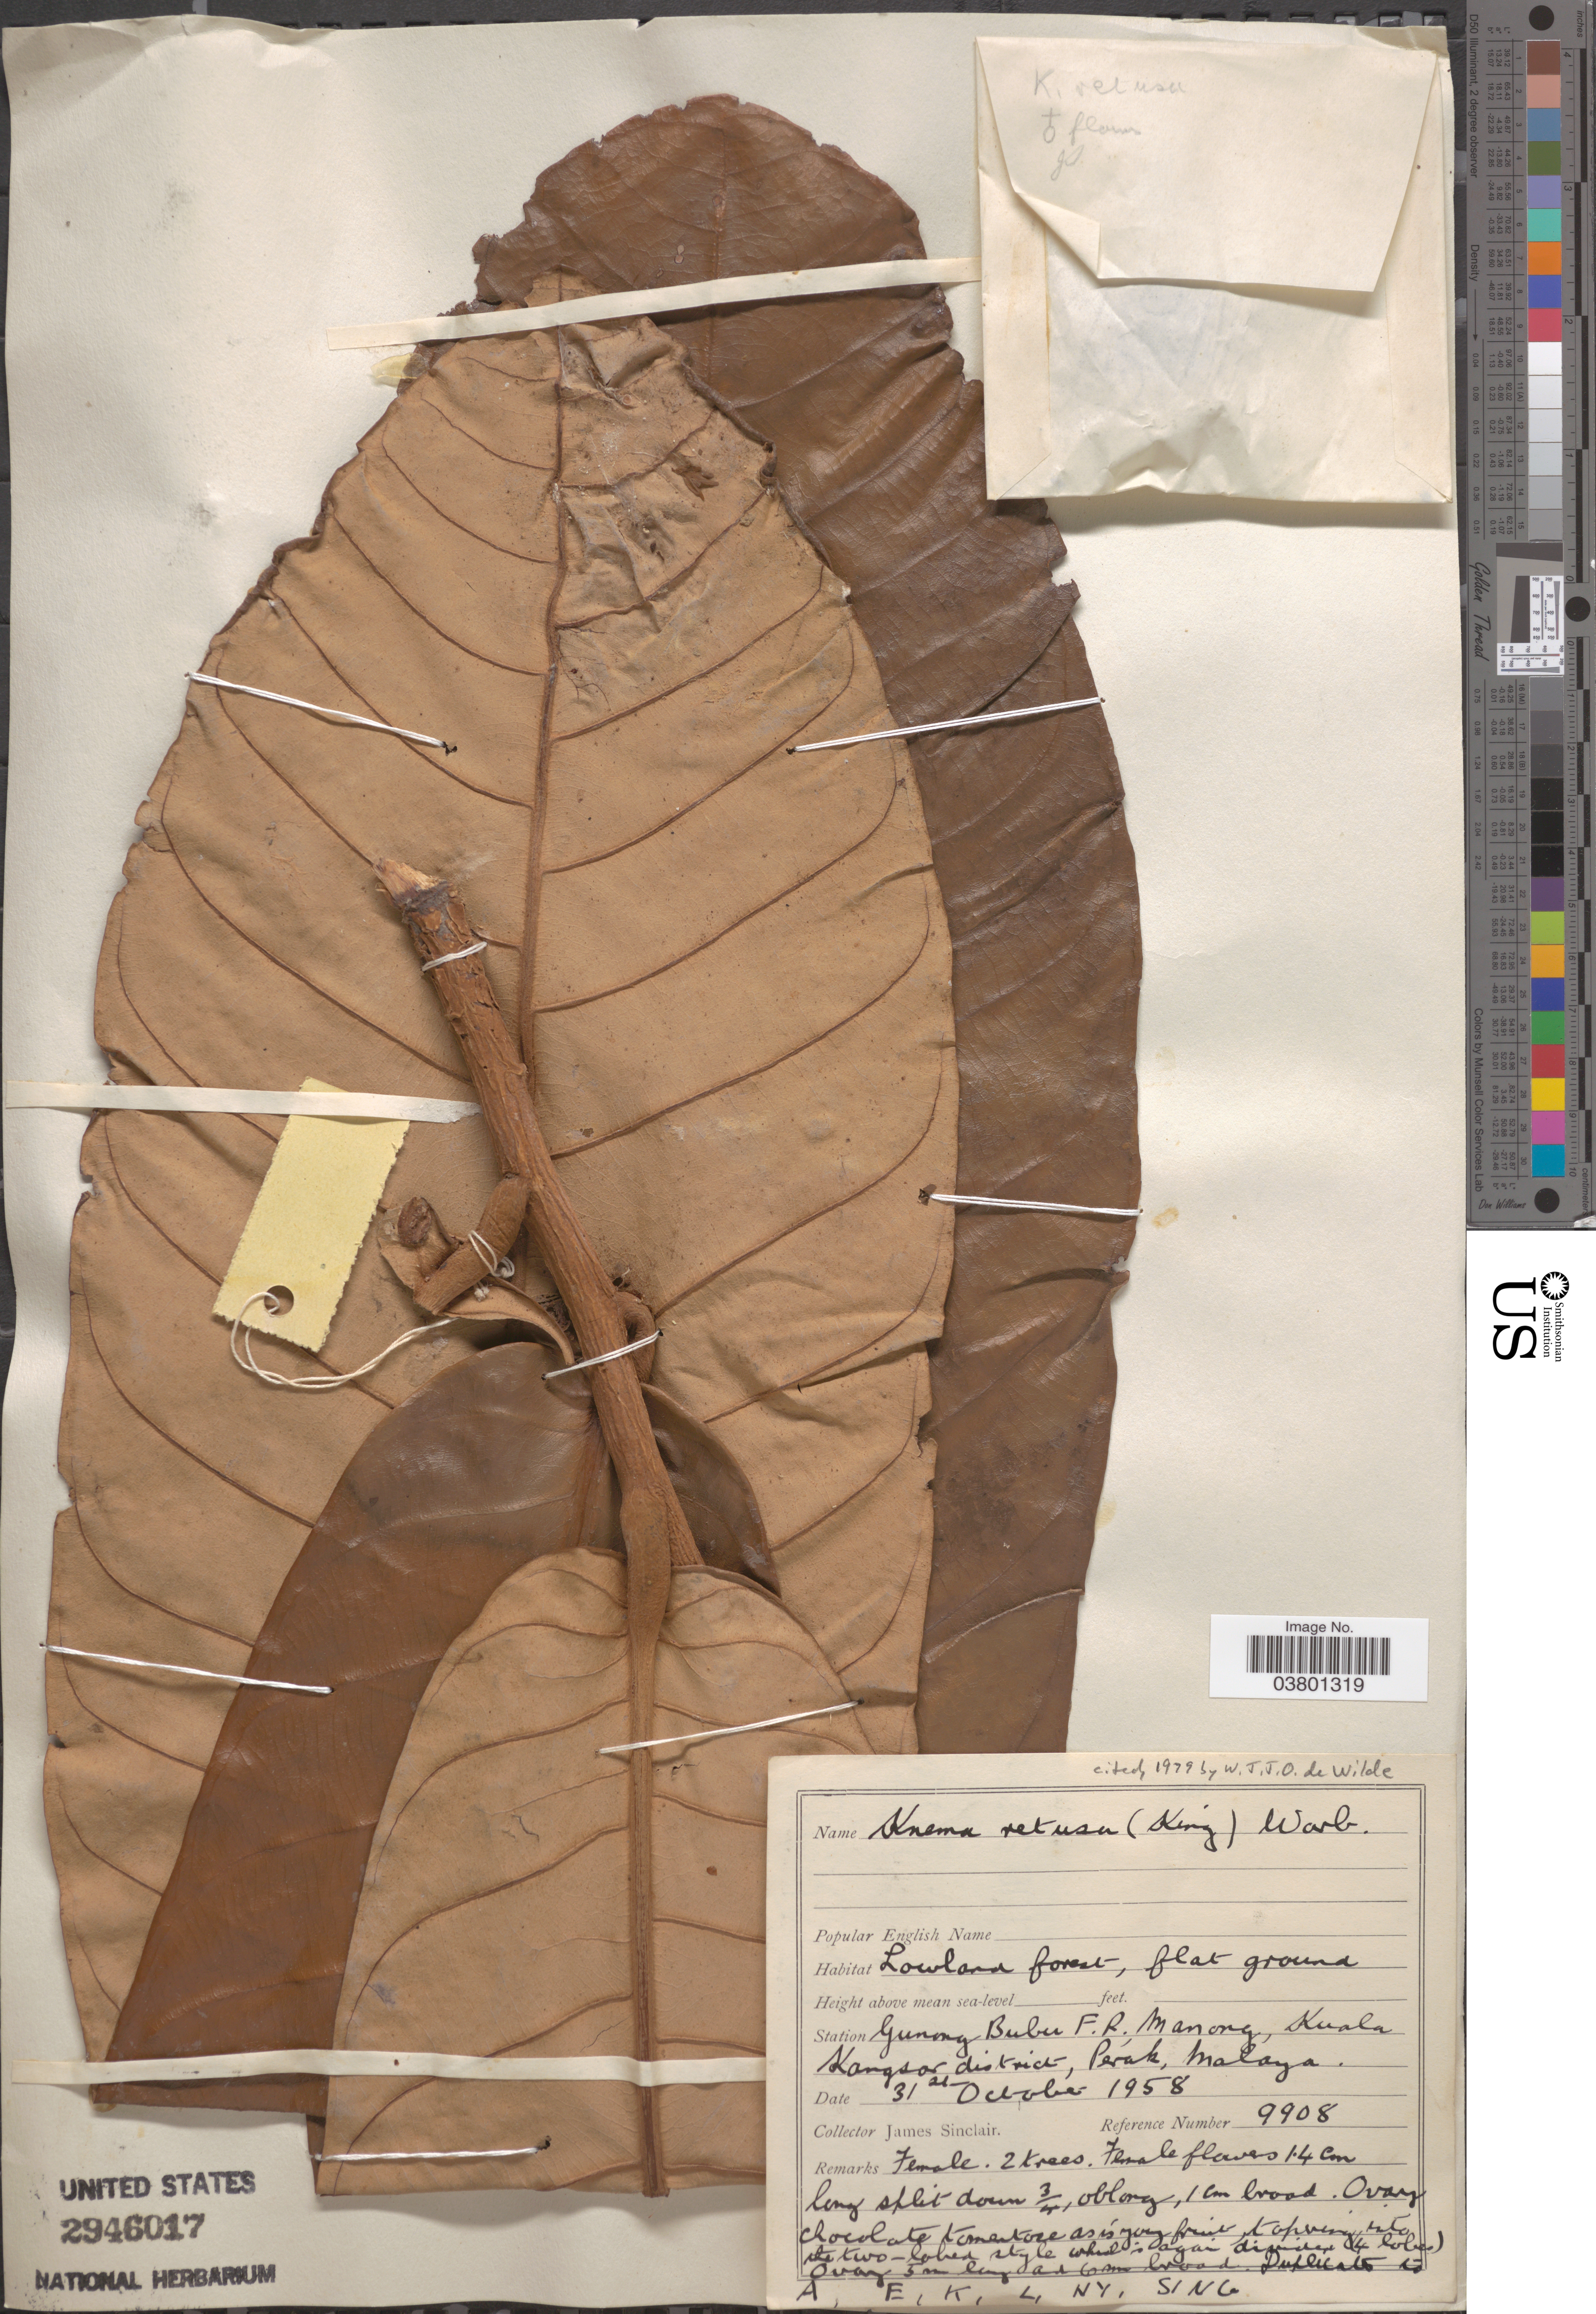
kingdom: Plantae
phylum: Tracheophyta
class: Magnoliopsida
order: Magnoliales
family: Myristicaceae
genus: Knema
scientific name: Knema retusa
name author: Warb.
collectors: J. Sinclair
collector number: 9908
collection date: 1958-10-31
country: Malaysia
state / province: Perak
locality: Station Gunong Bubu F.R., Manong, Kuala Kangsor district, Malaya.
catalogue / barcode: US 2946017